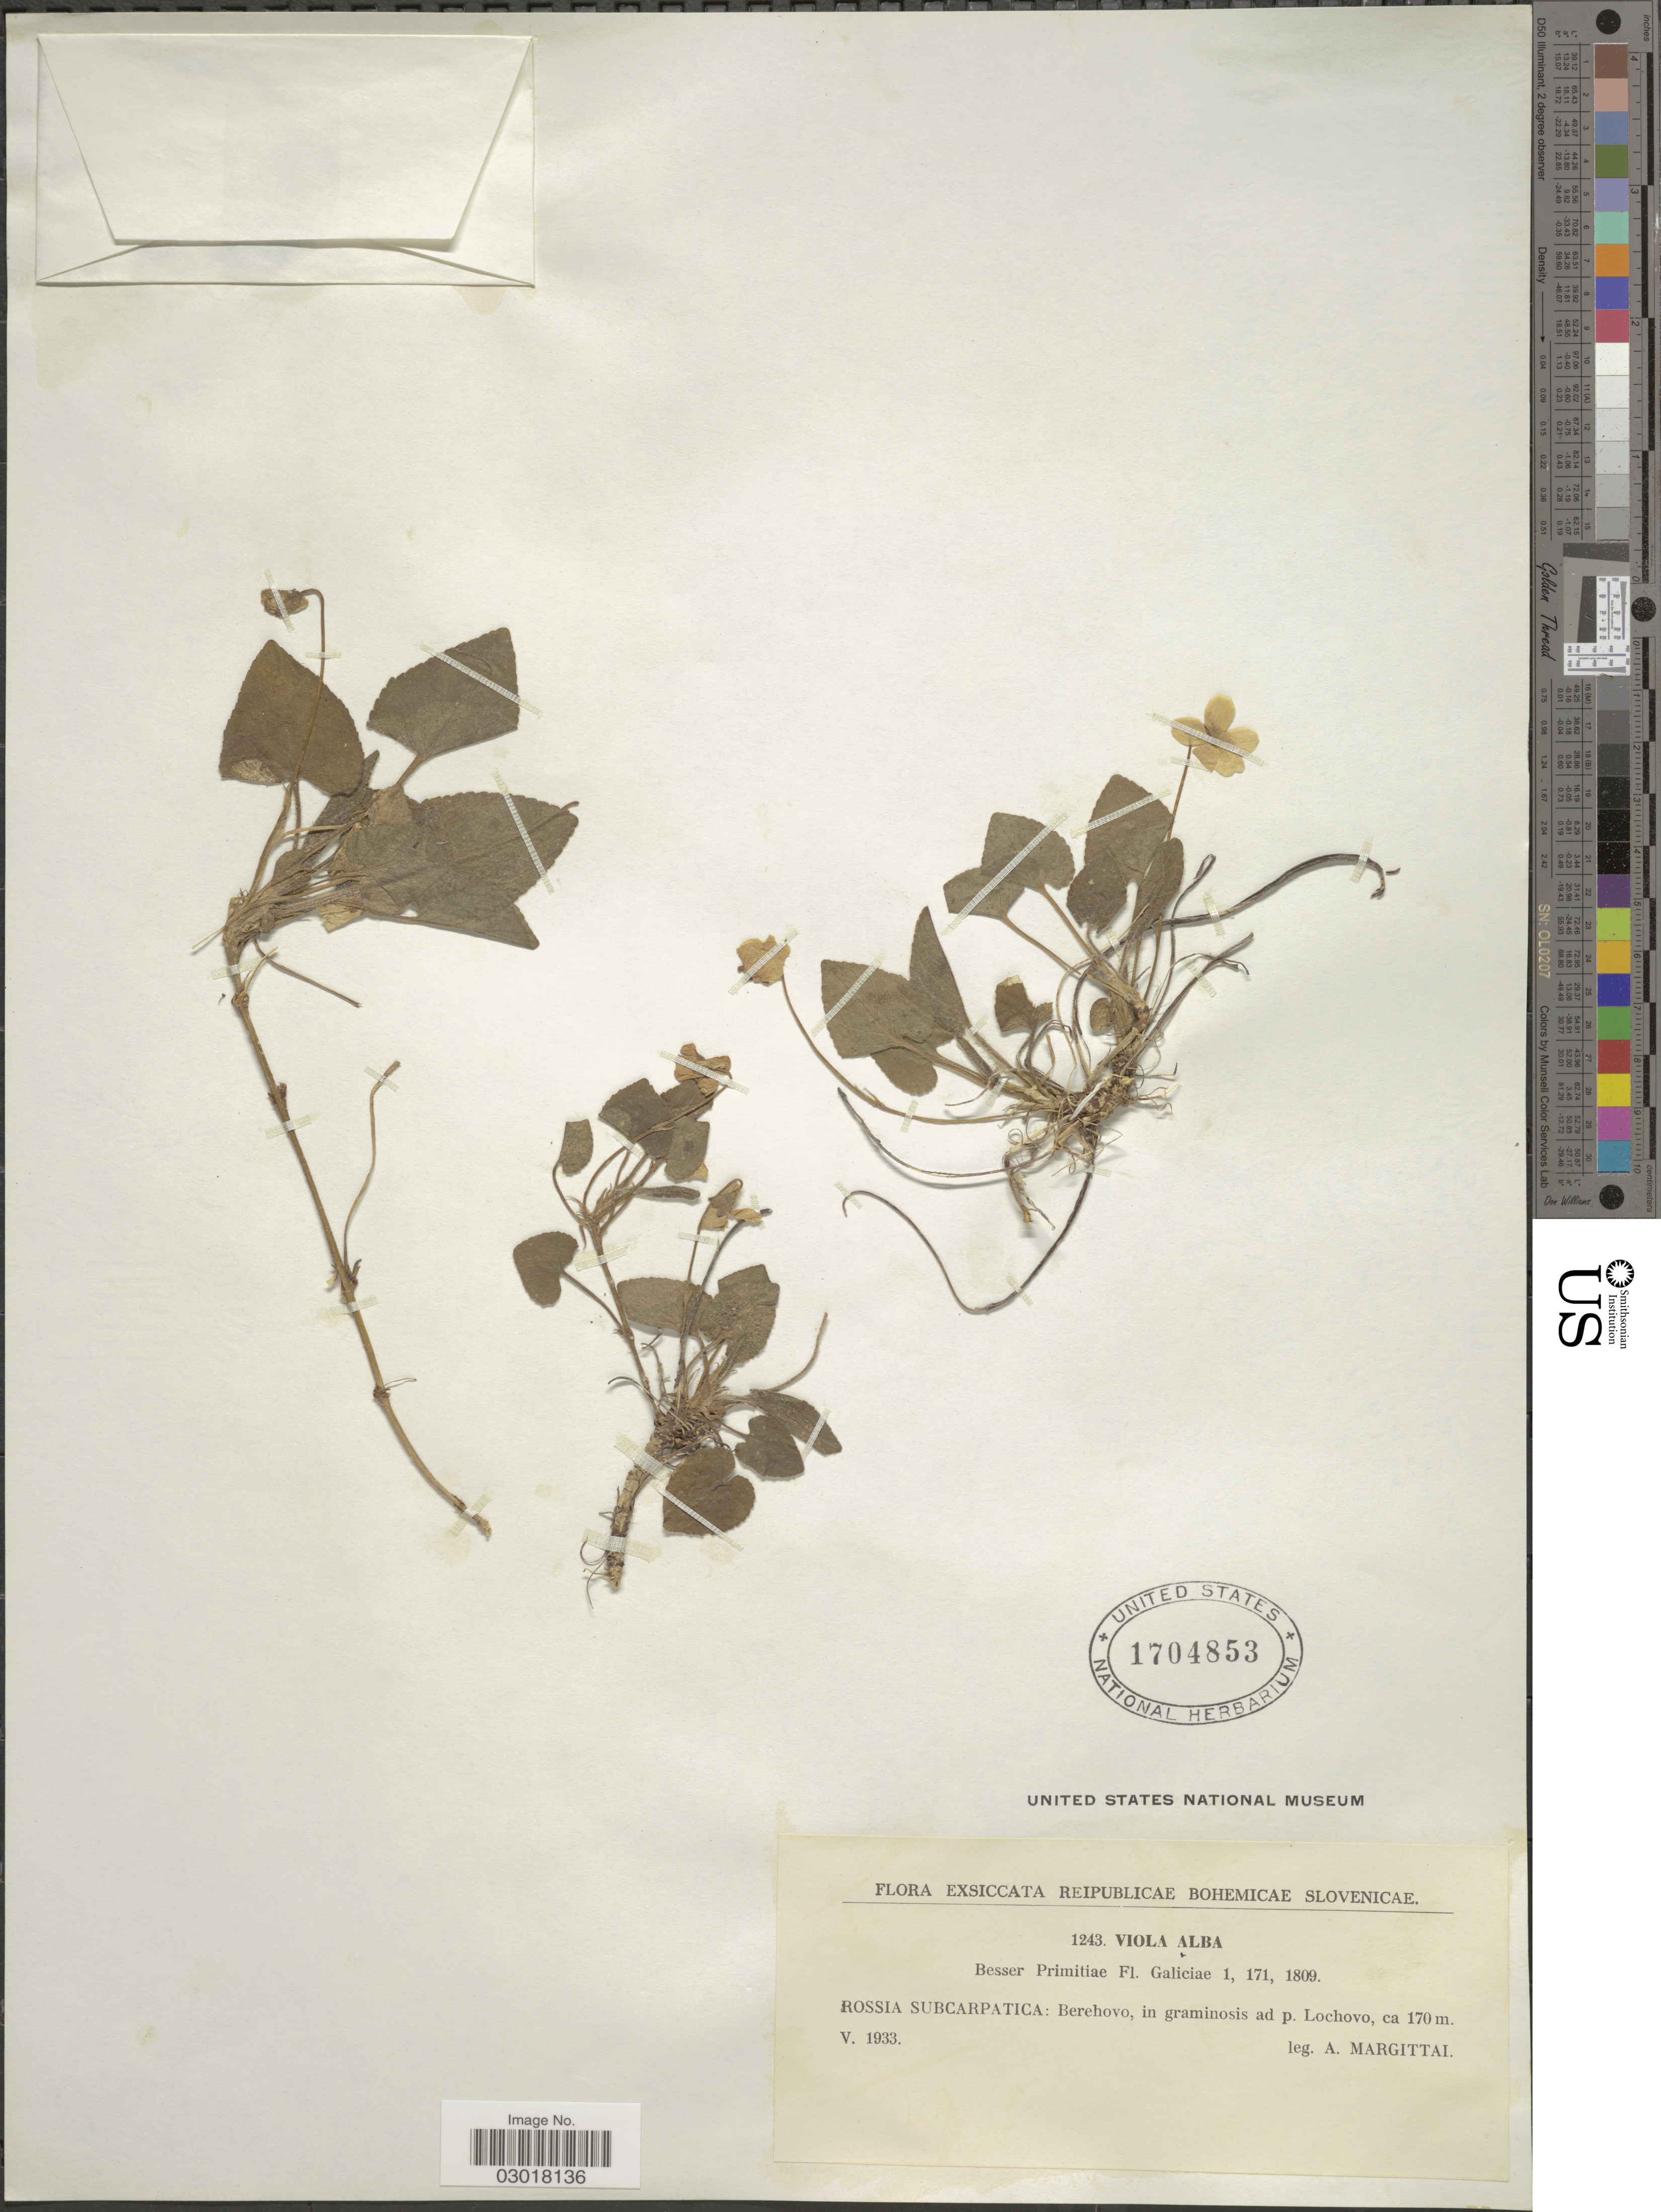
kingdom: Plantae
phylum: Tracheophyta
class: Magnoliopsida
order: Malpighiales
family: Violaceae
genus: Viola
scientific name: Viola alba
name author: Besser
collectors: A. Margittai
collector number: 1243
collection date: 1933-05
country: Ukraine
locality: Rossia Subcarpatica: Berehovo, in graminosis ad p. Lochovo.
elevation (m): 170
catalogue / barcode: US 1704853